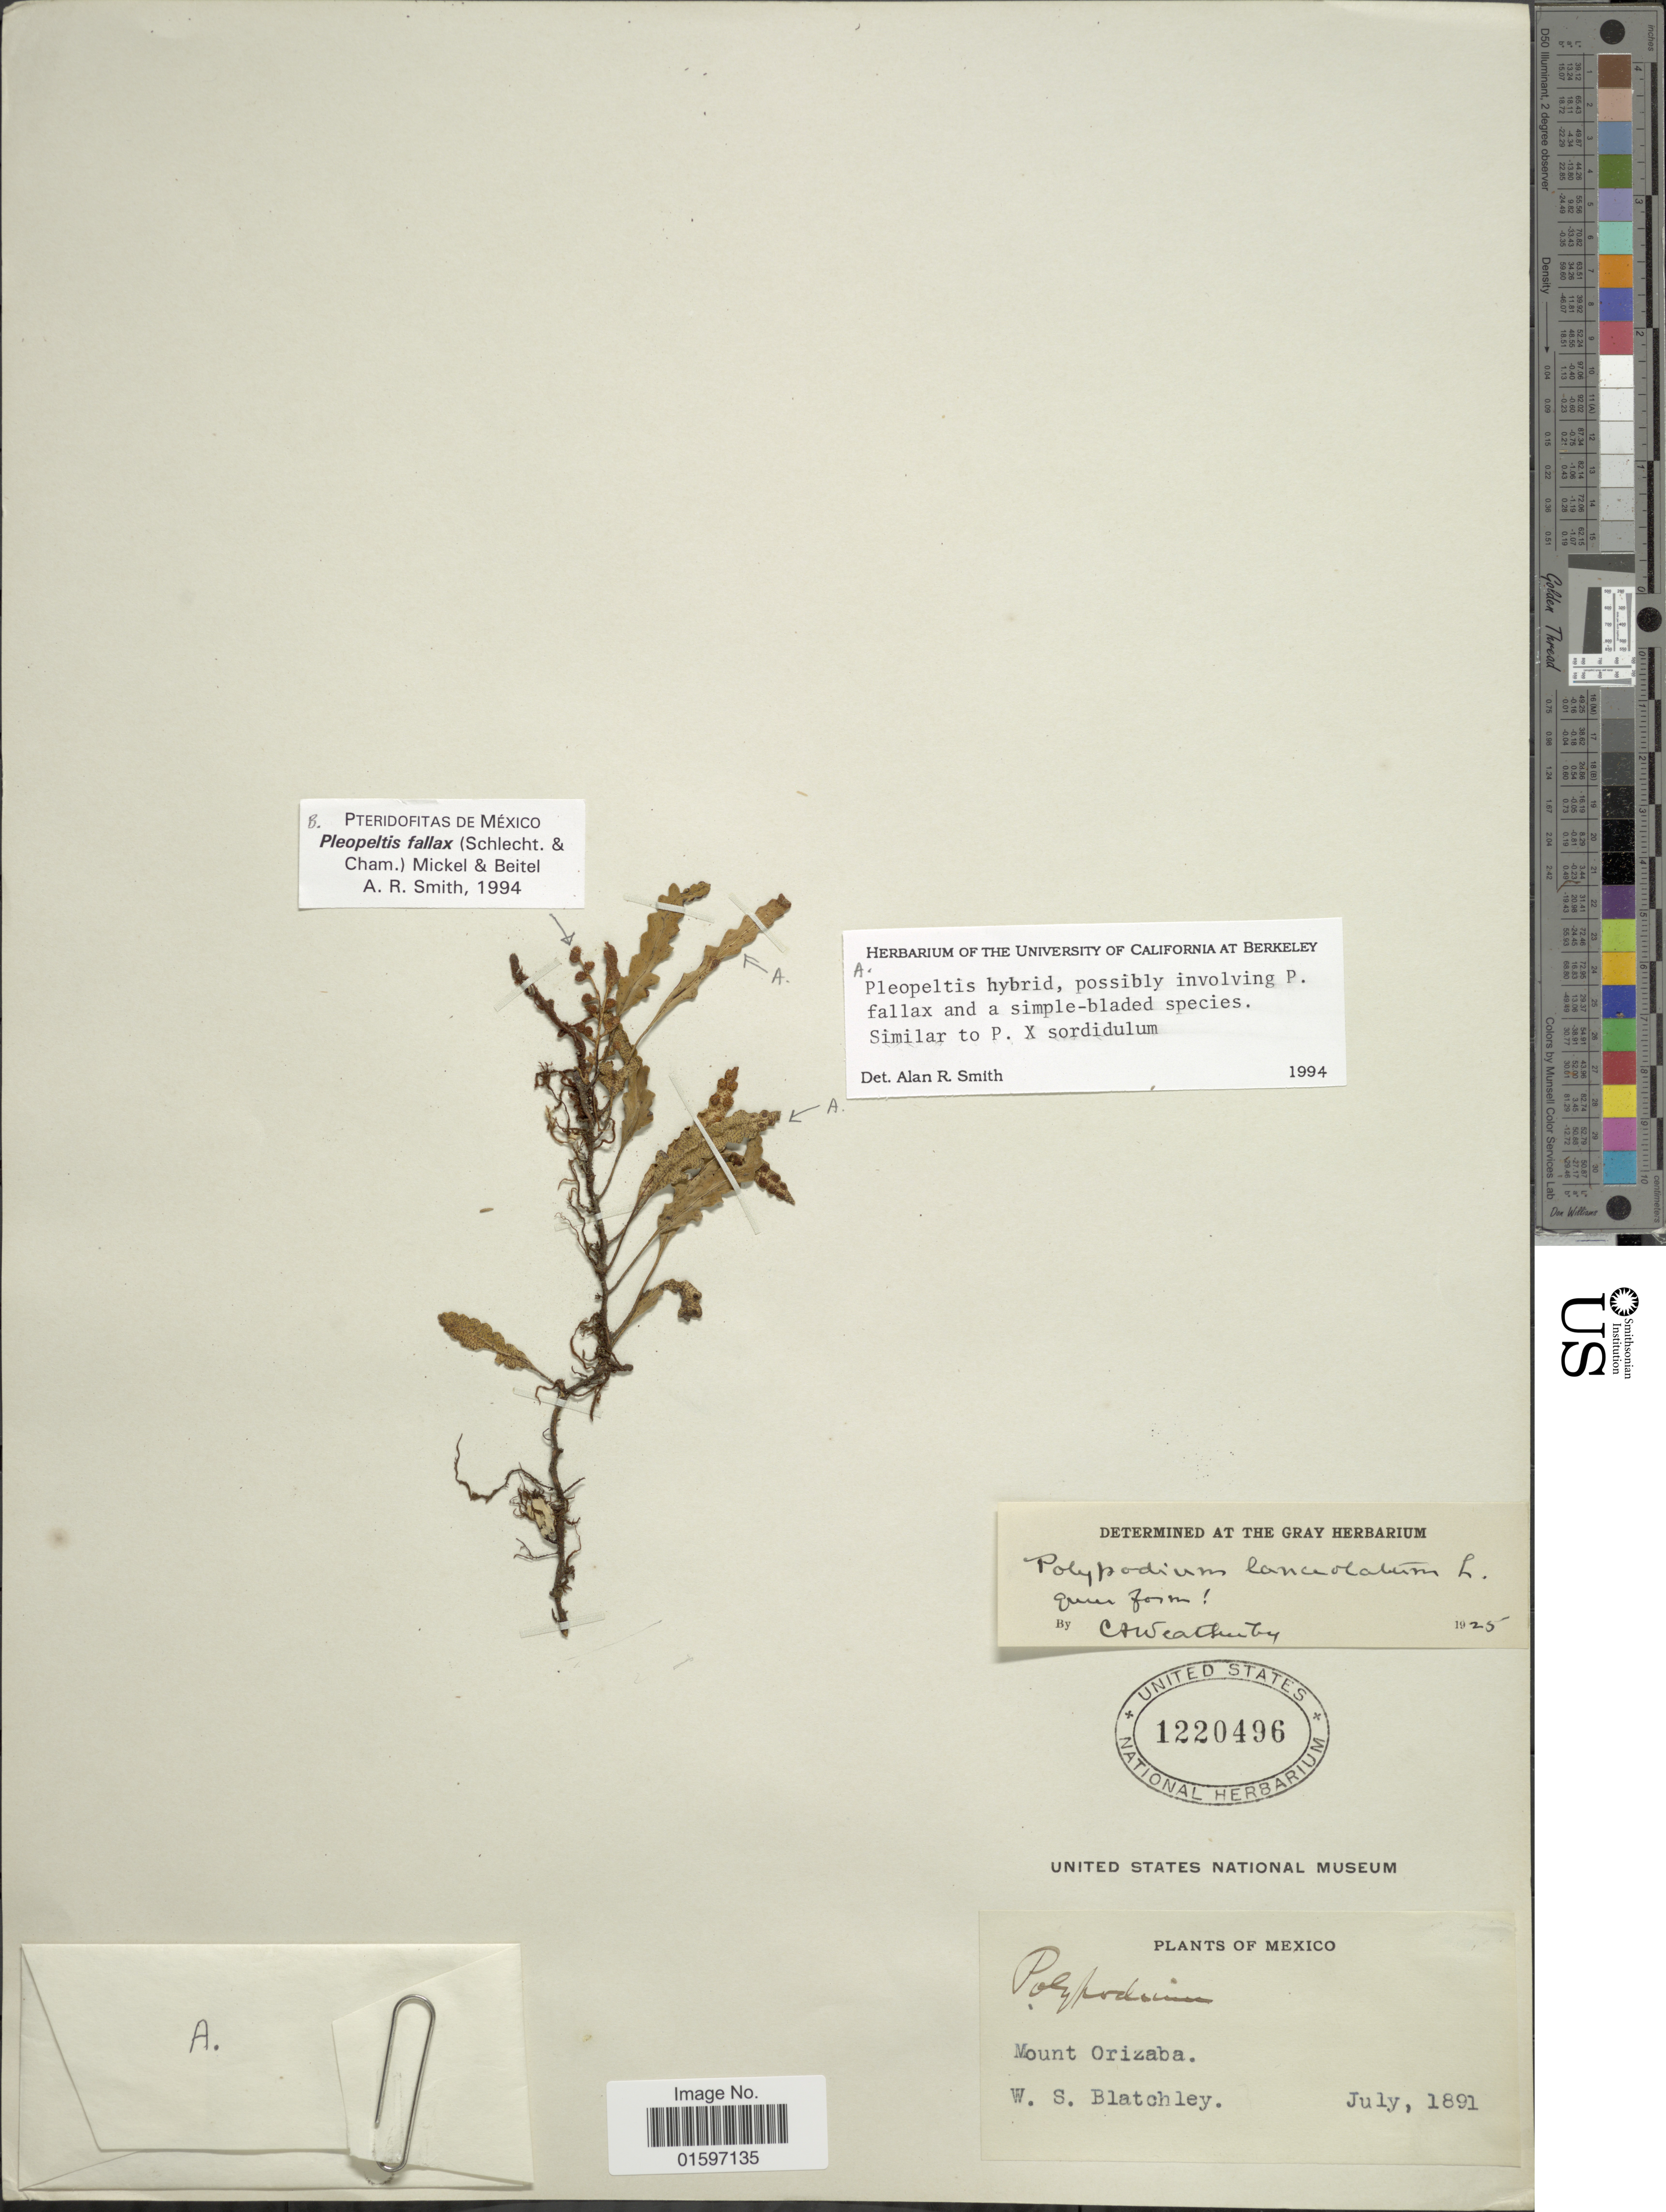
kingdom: Plantae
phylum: Tracheophyta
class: Polypodiopsida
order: Polypodiales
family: Polypodiaceae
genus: Pleopeltis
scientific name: Pleopeltis crassinervata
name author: (Fée) T. Moore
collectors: W. Blatchley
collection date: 1891-07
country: Mexico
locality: Mount Orizaba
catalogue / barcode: US 1220496